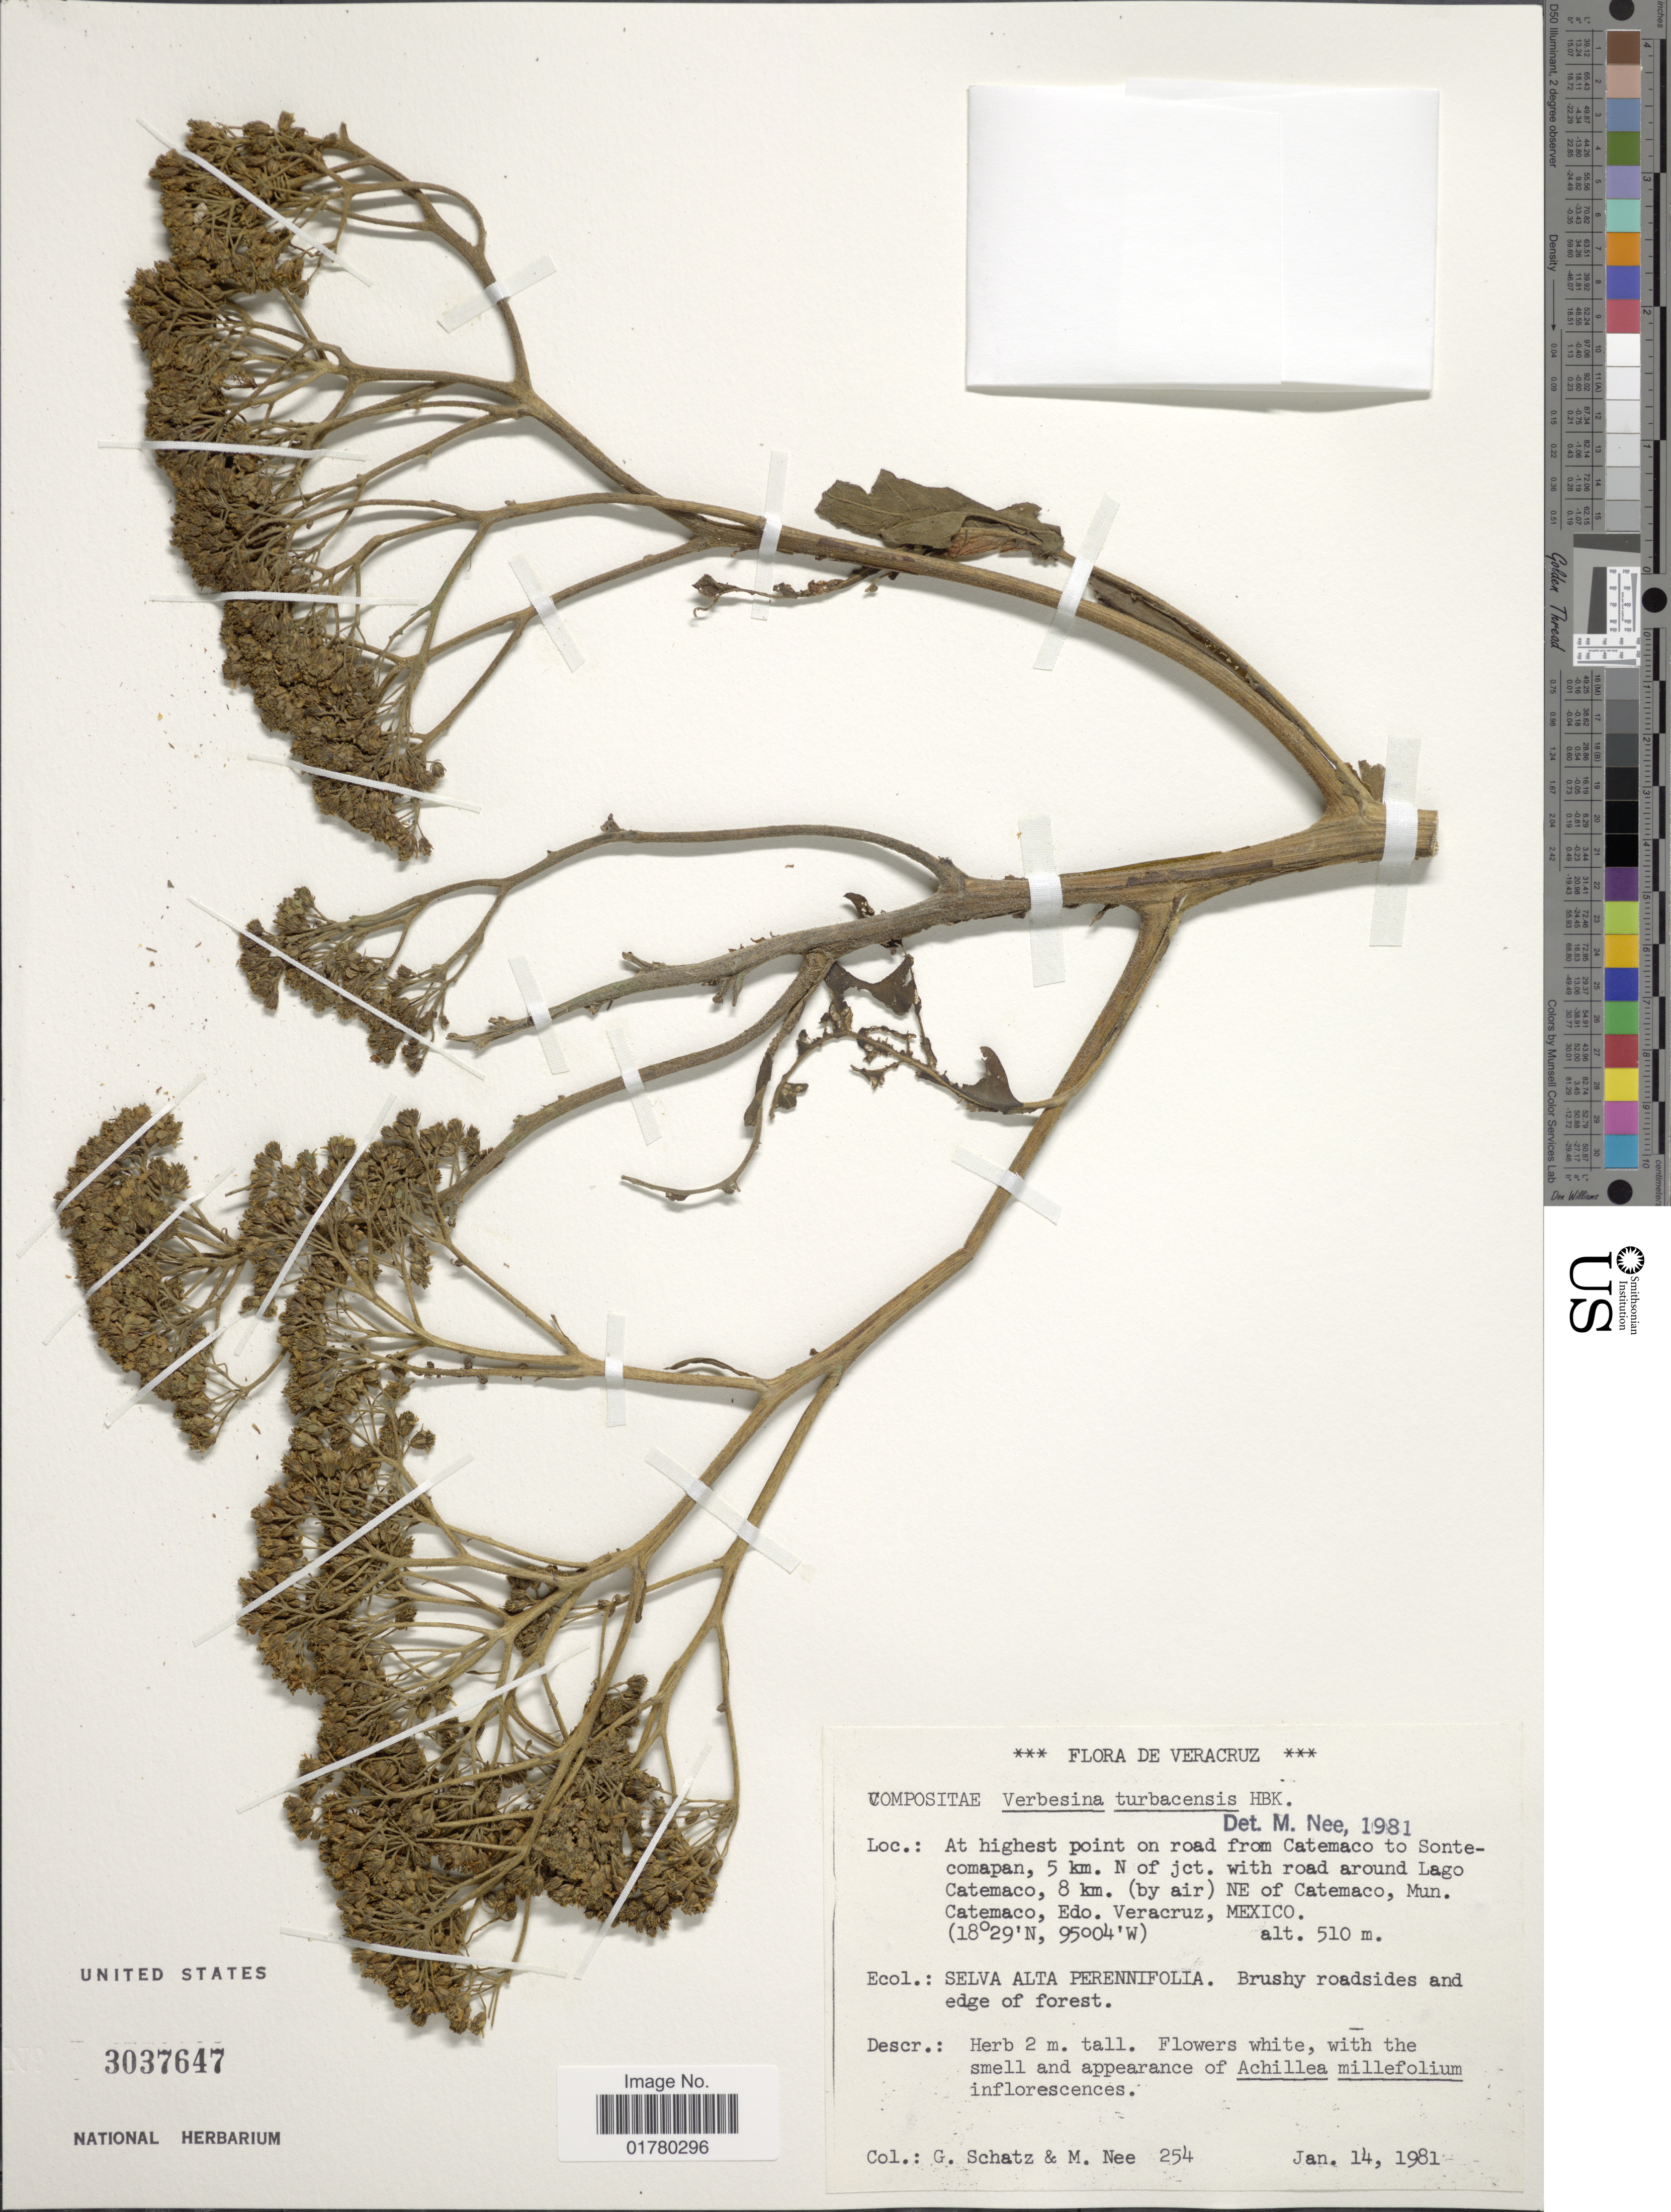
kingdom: Plantae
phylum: Tracheophyta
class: Magnoliopsida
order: Asterales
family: Asteraceae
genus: Verbesina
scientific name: Verbesina turbacensis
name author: Kunth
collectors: G. C. Schatz & M. Nee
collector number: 254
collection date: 1981-01-14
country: Mexico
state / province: Veracruz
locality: Veracruz, At highest point on road from Catemaco to Sontecomapan, 5 km. N of jct. with road around Lago Catemaco, 8 km. (by air) NE of Catemaco, Mun. Catemaco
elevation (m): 510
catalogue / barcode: US 3037647